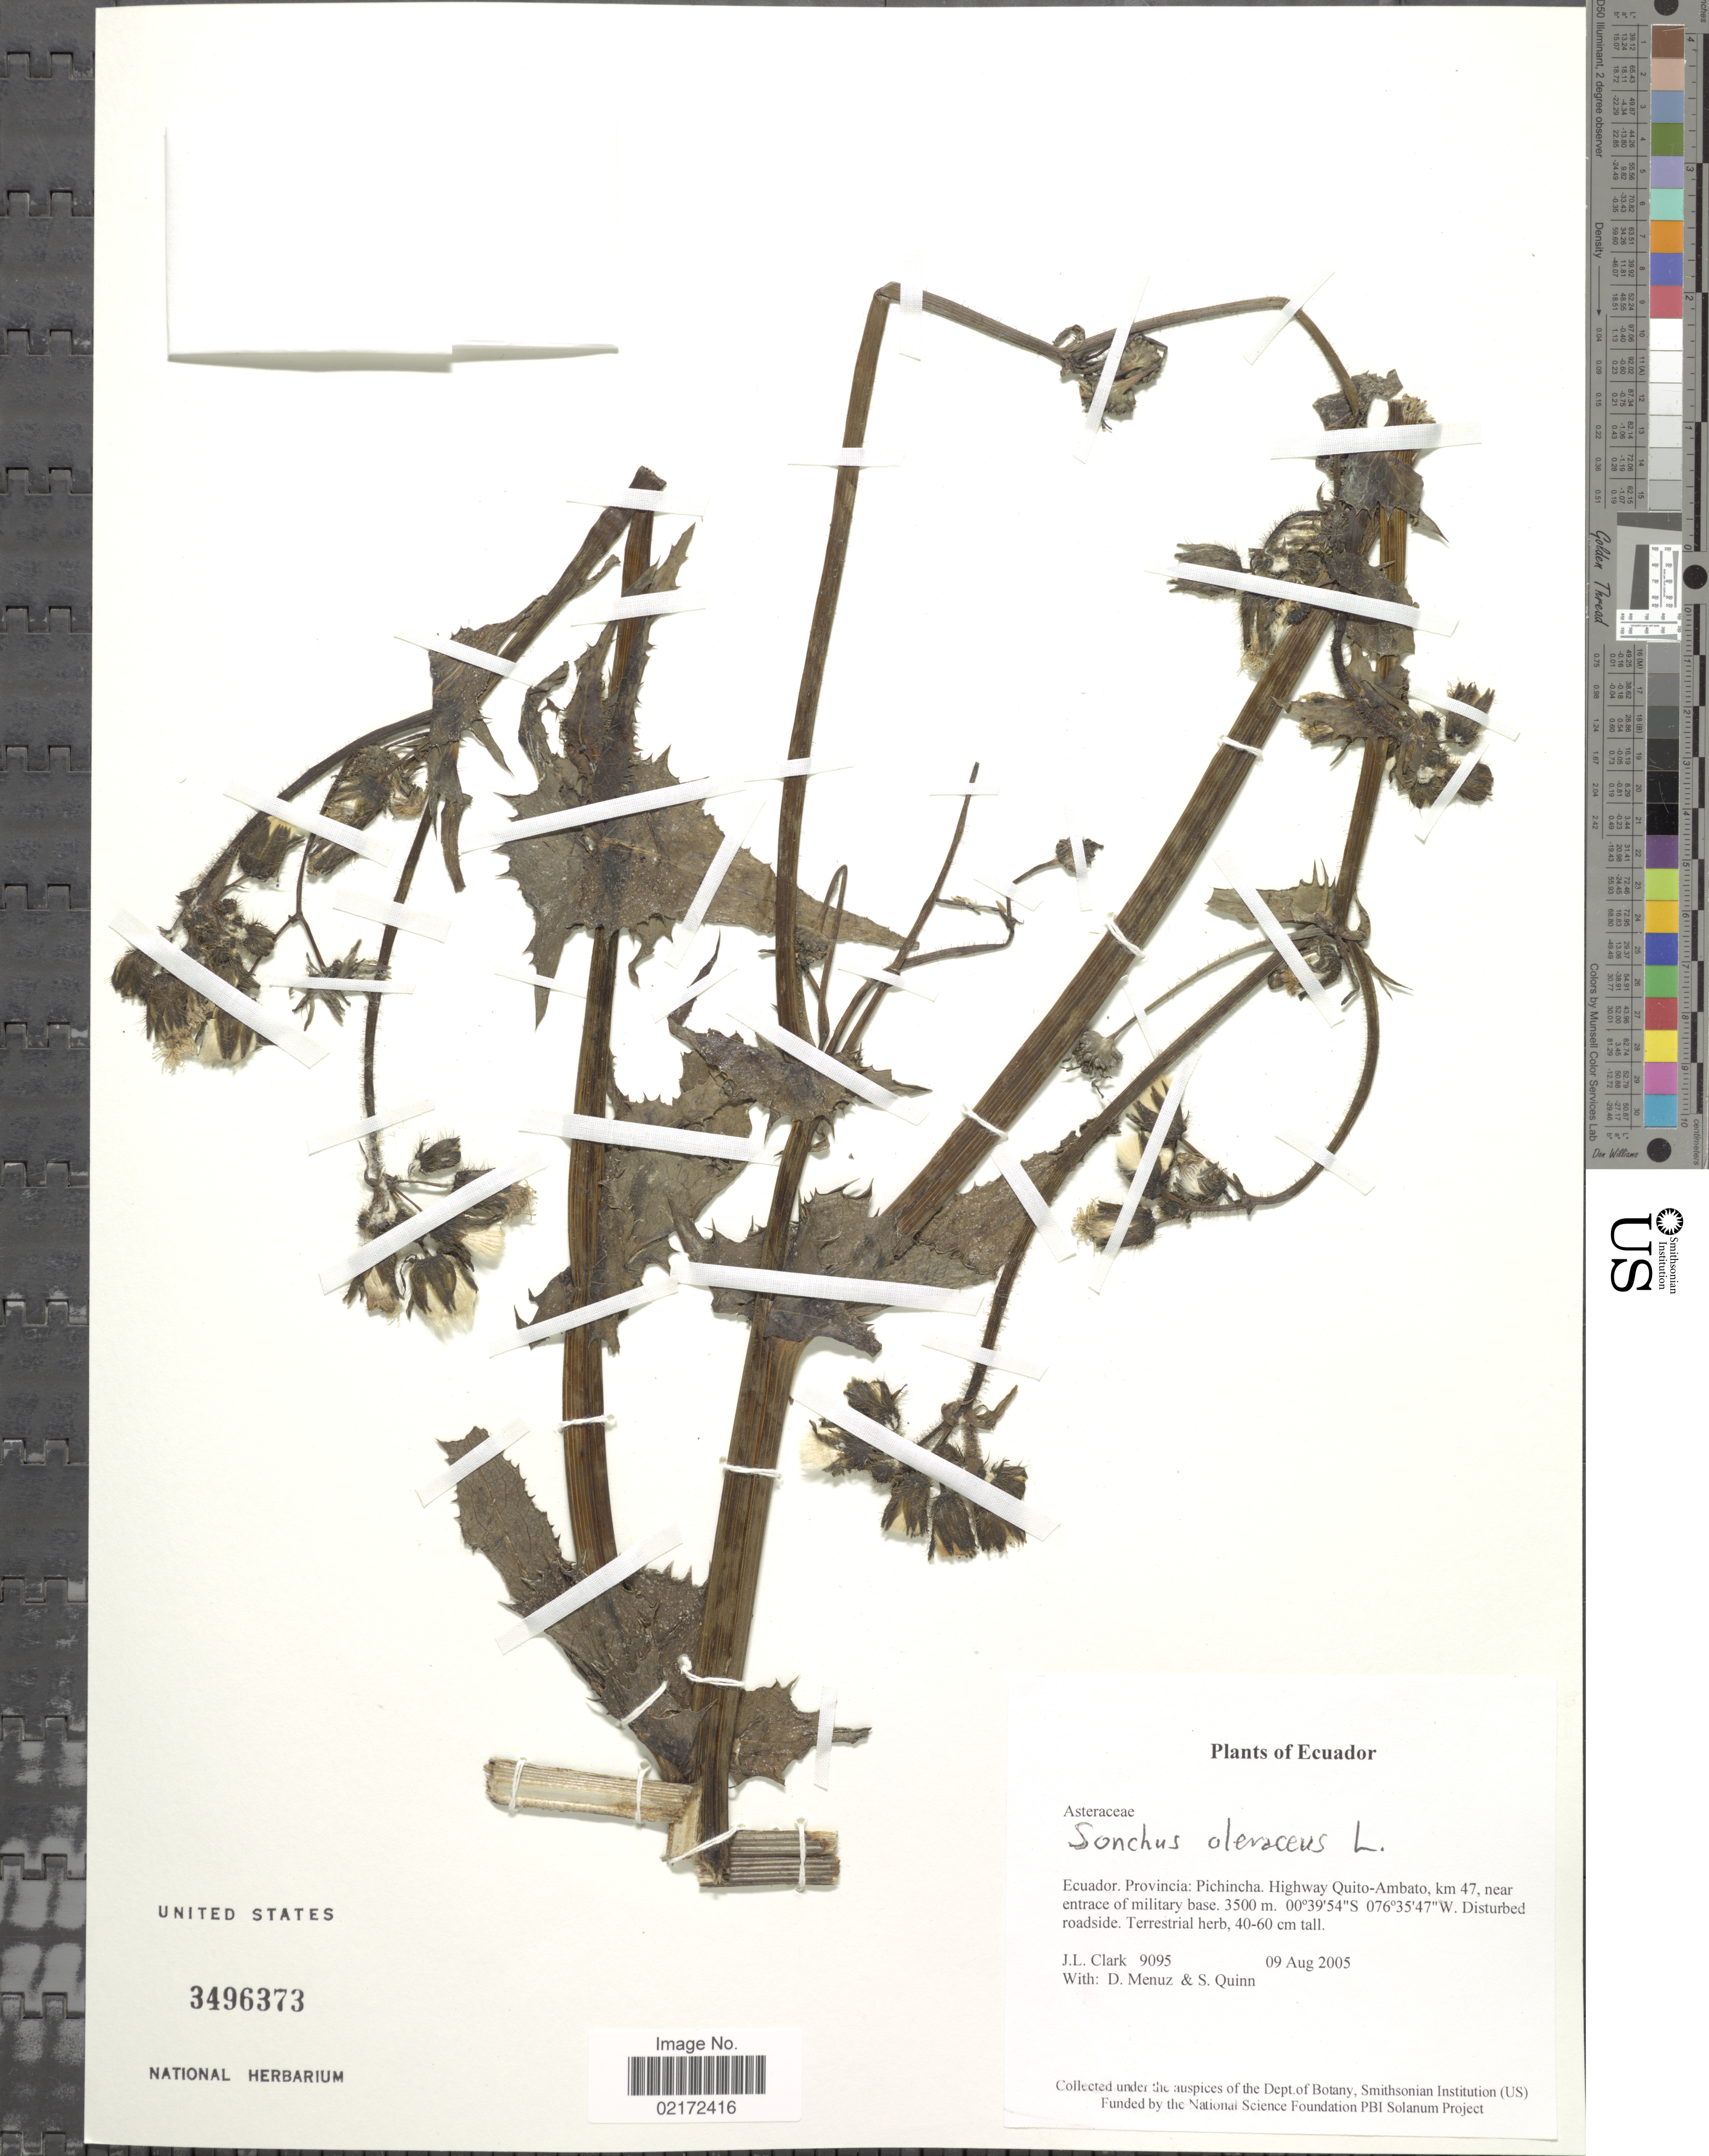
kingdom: Plantae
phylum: Tracheophyta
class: Magnoliopsida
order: Asterales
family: Asteraceae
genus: Sonchus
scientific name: Sonchus oleraceus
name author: L.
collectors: J. L. Clark, D. Menuz & S. Quinn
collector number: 9095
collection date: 2005-08-09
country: Ecuador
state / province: Pichincha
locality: Ecuador. Provincia: Pichincha. Highway Quito-Ambato, km 47, near entrance of military base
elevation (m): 3500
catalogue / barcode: US 3496373